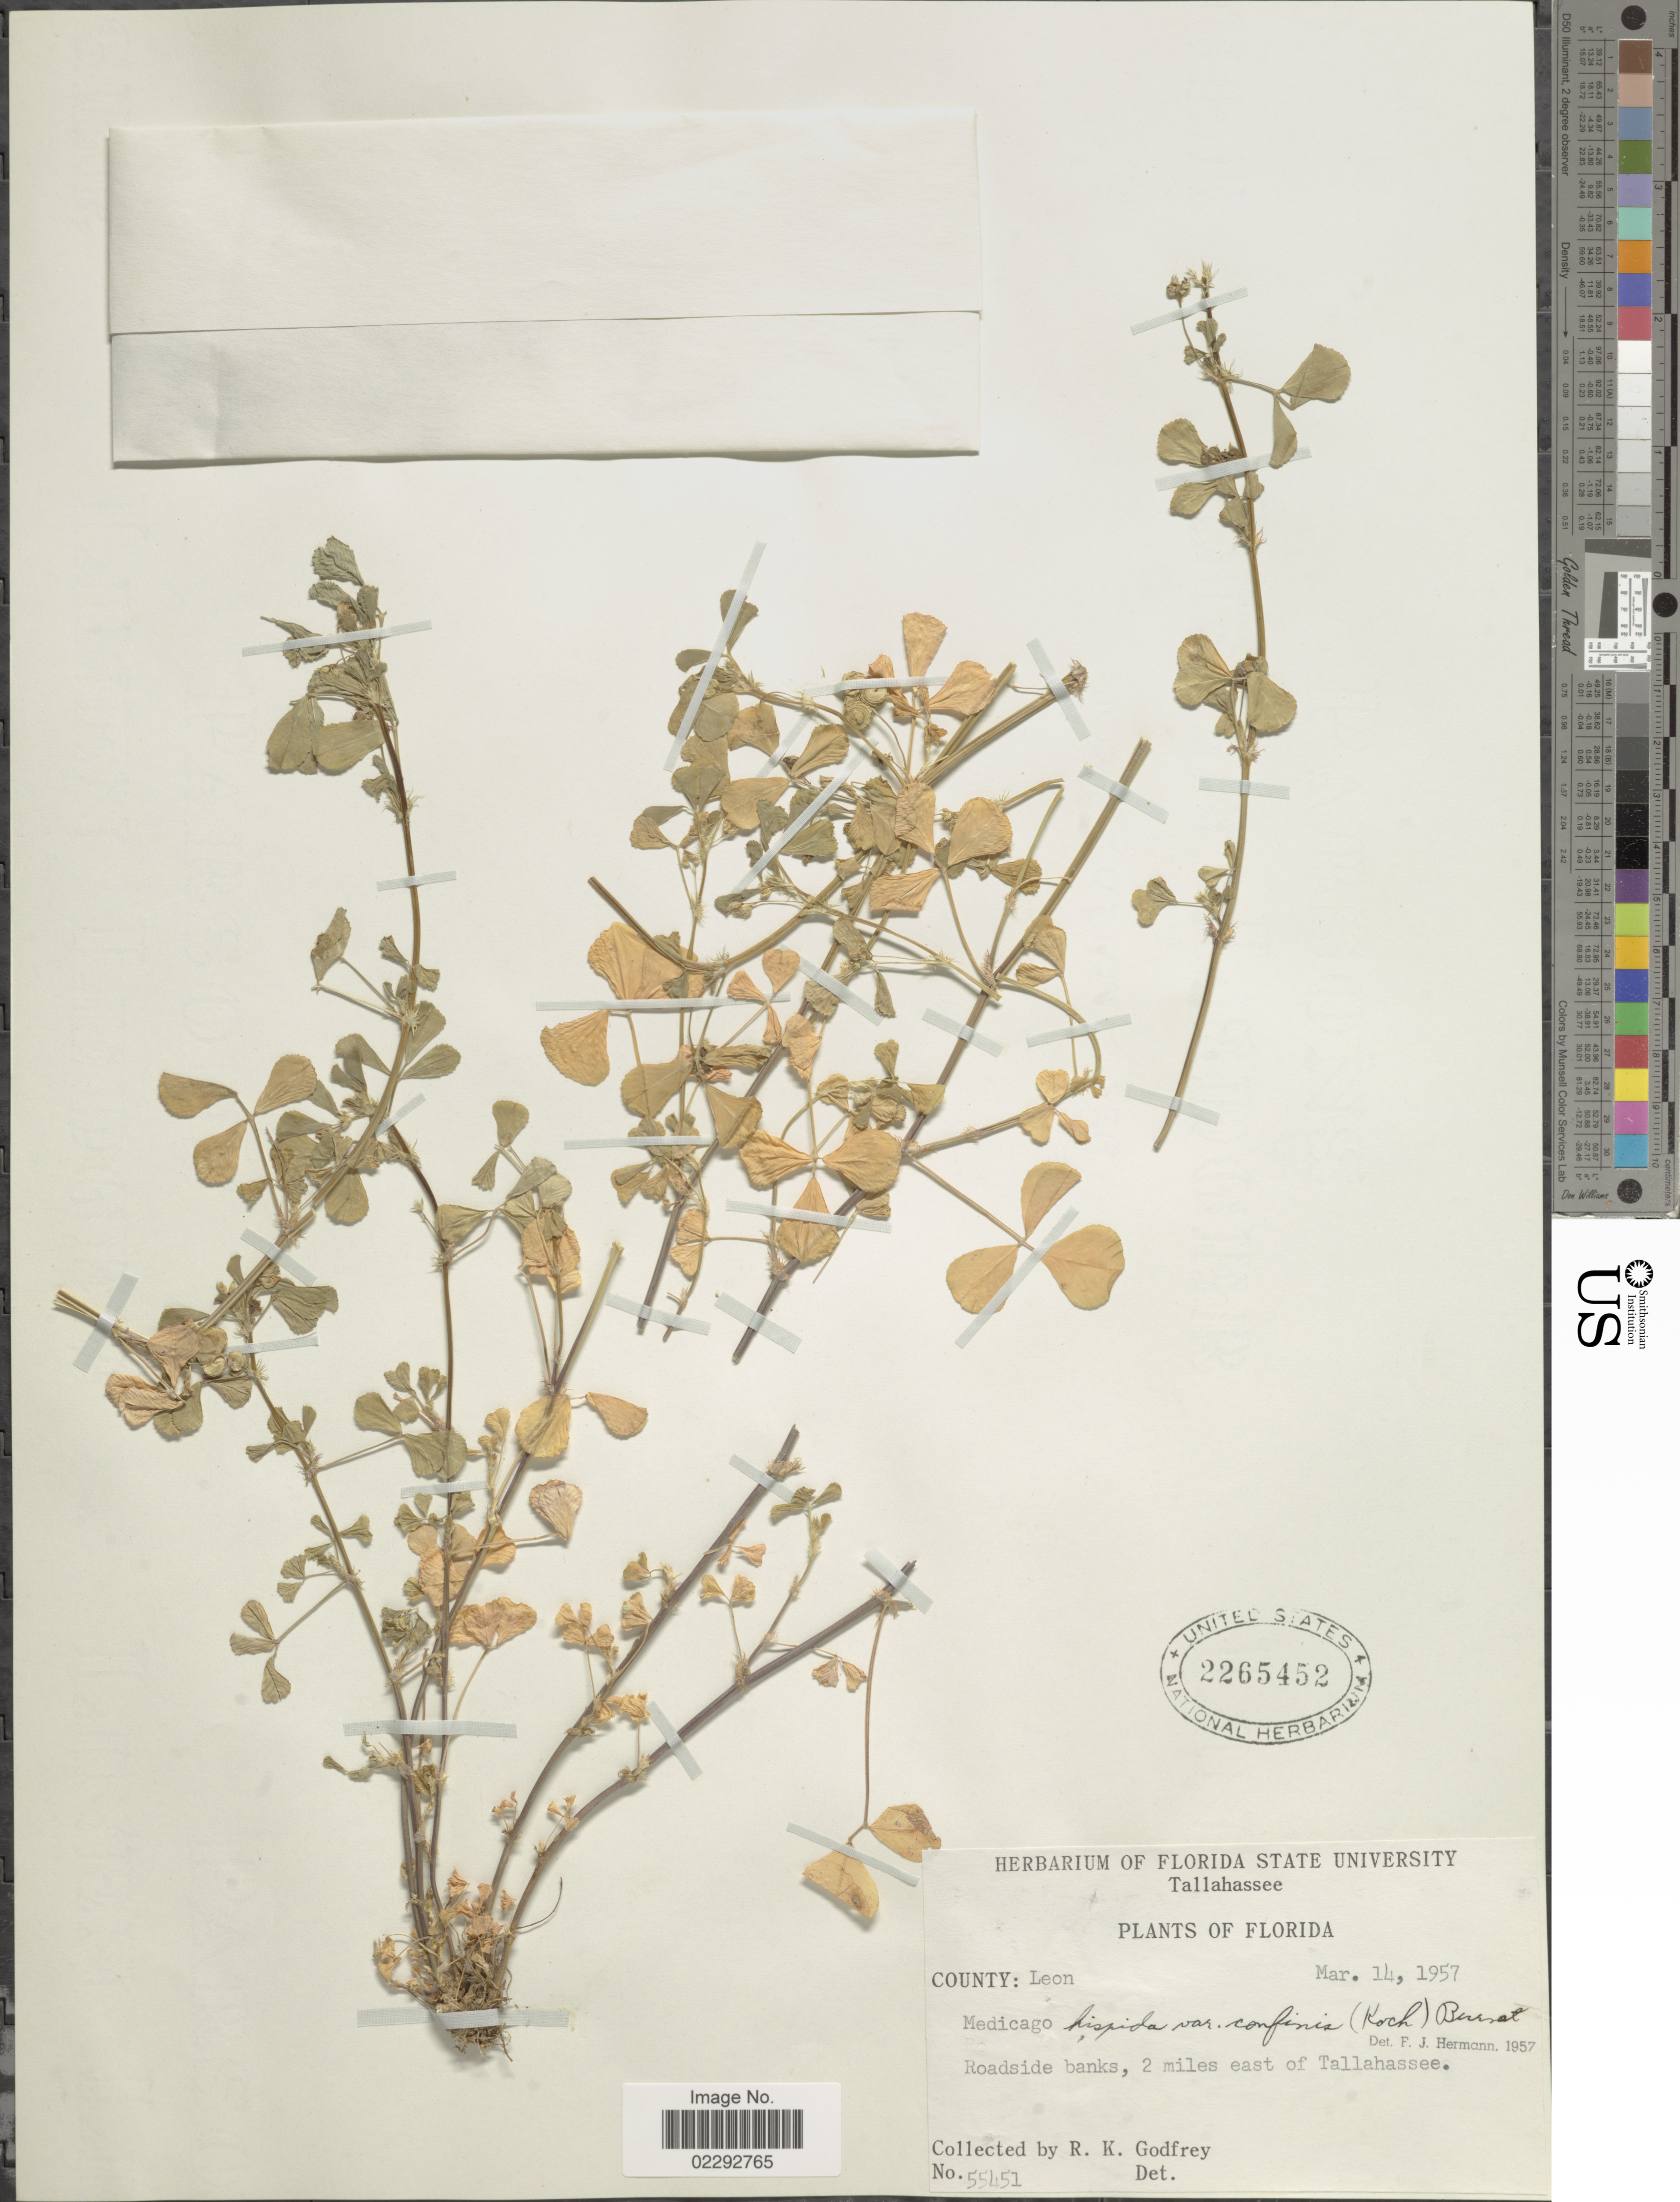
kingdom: Plantae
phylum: Tracheophyta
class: Magnoliopsida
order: Fabales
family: Fabaceae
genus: Medicago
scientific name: Medicago hispida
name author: Gaertn.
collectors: R. K. Godfrey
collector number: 55451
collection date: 1957-03-14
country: United States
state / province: Florida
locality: County: Leon. 2 miles east of Tallahassee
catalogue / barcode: US 2265452